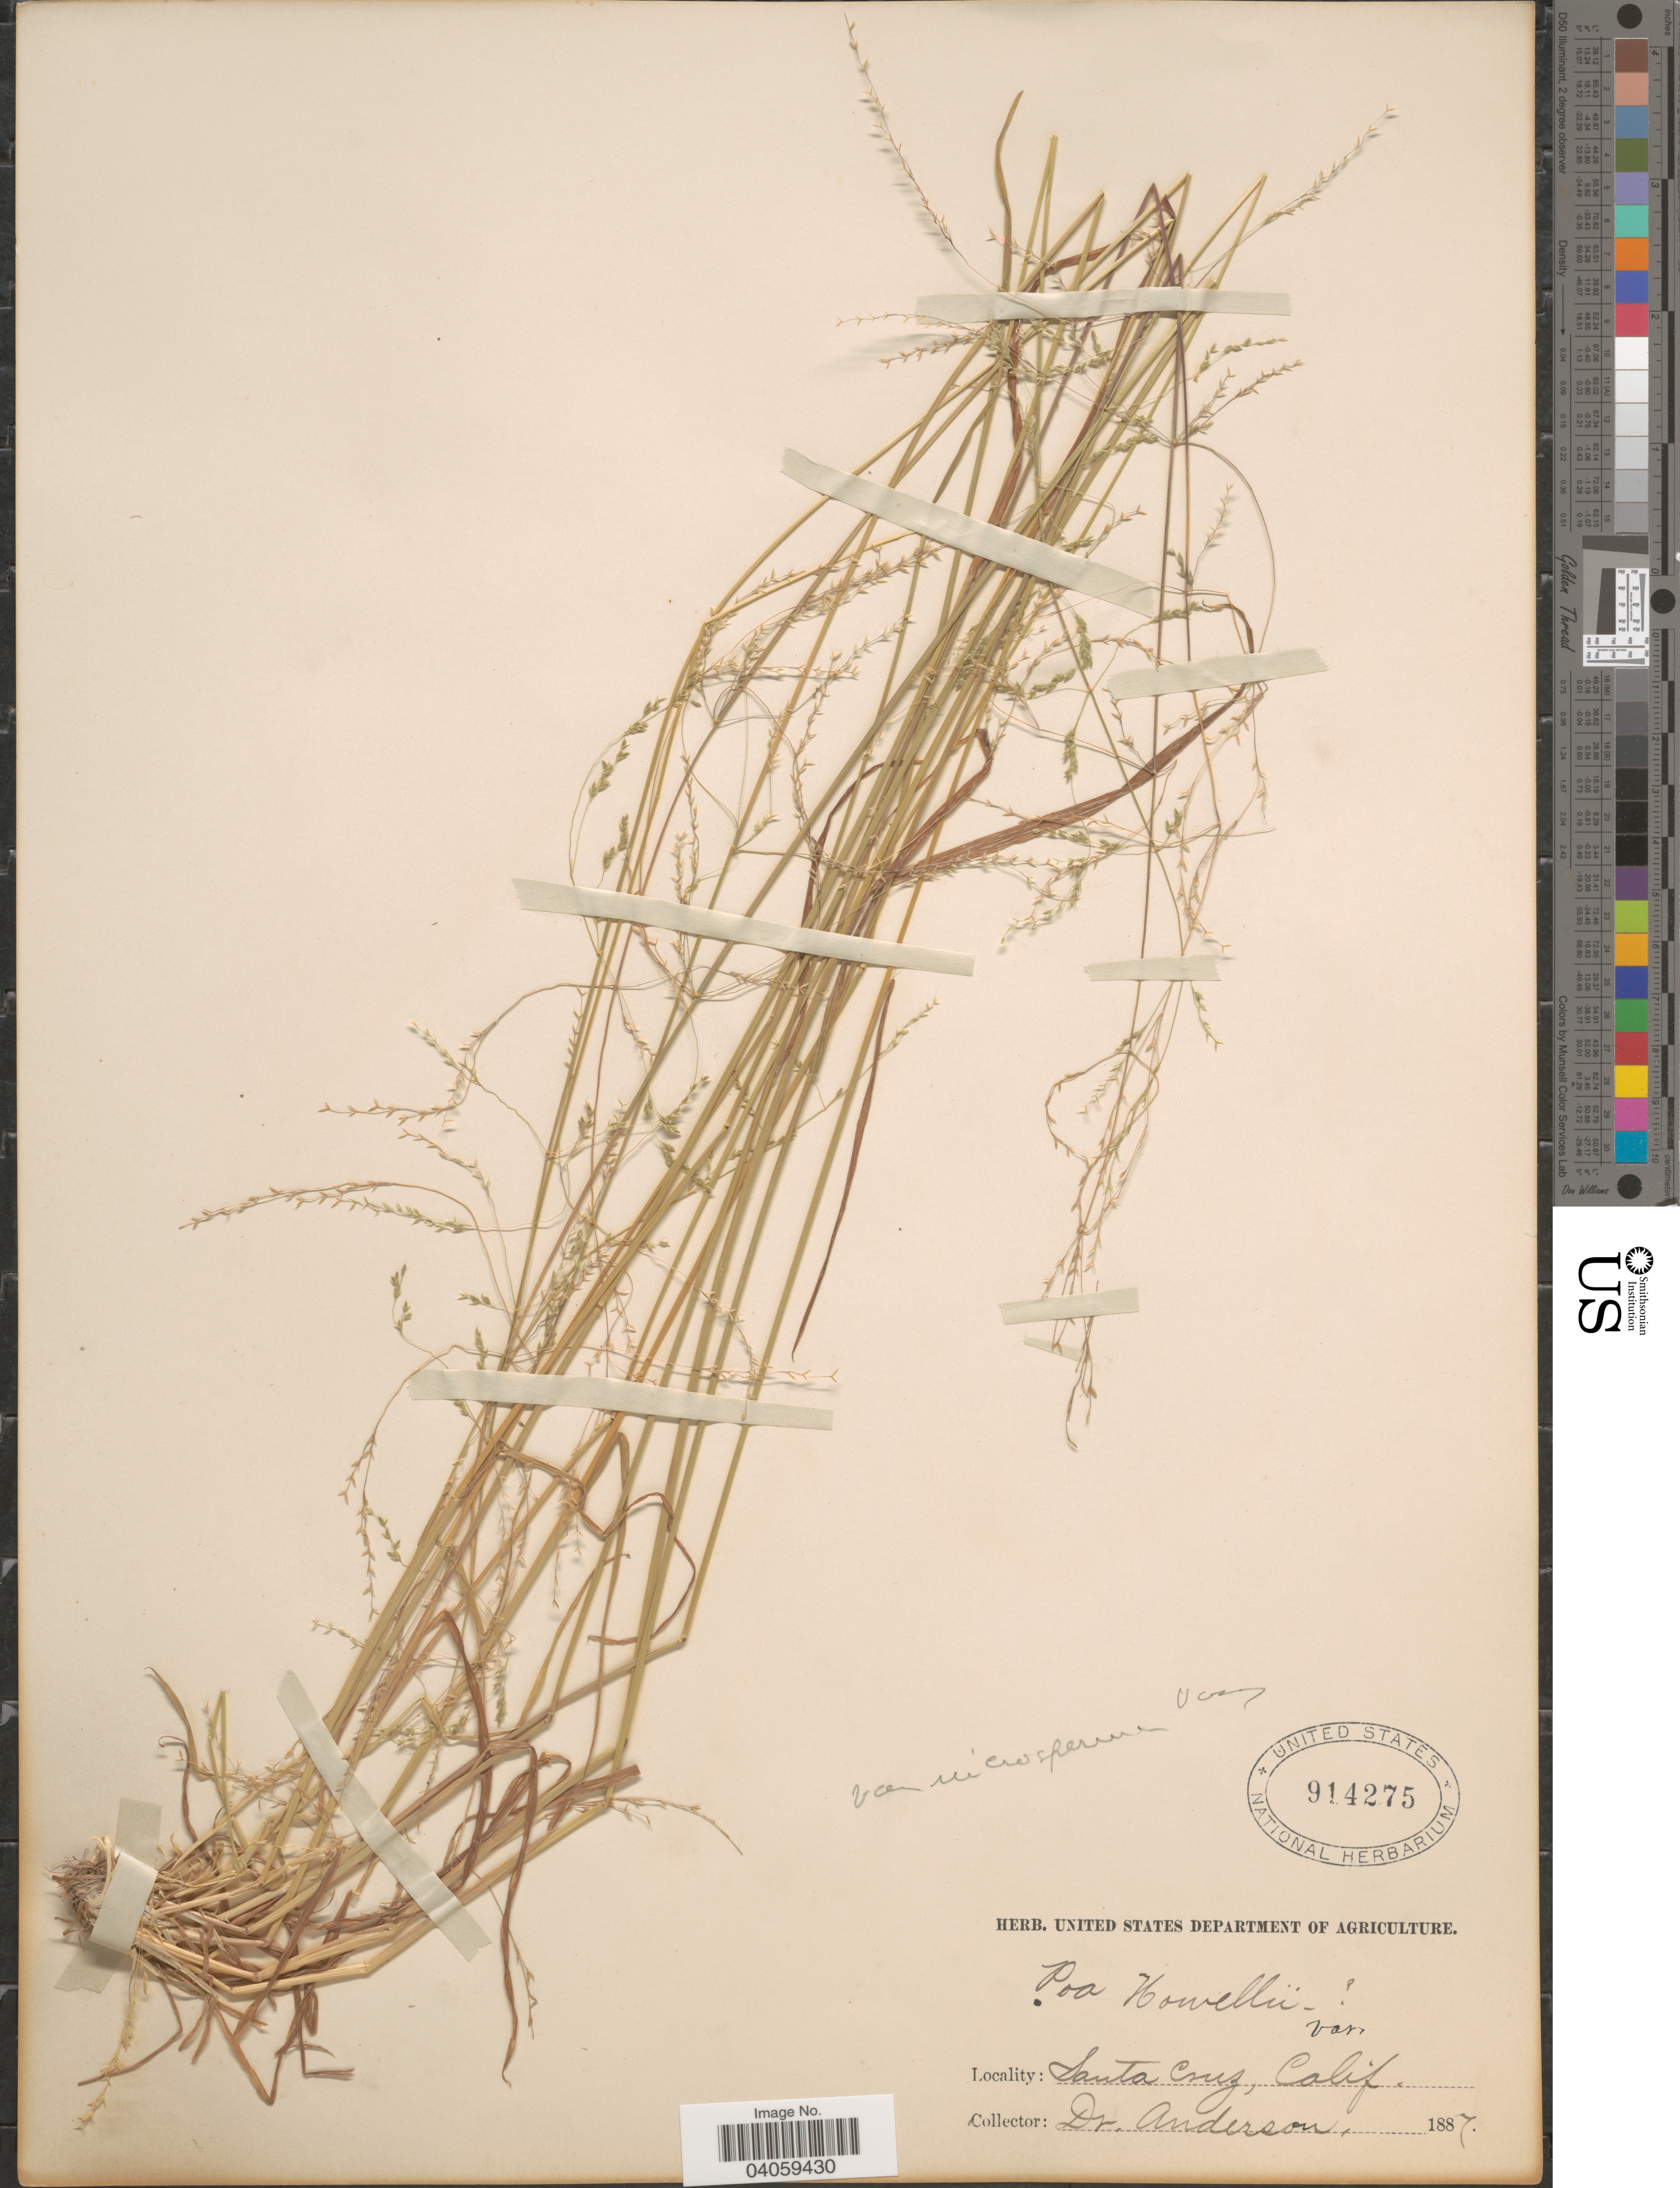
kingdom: Plantae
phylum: Tracheophyta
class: Liliopsida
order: Poales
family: Poaceae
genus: Poa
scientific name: Poa howellii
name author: Vasey & Scribn.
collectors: -. Anderson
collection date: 1887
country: United States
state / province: California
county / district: Santa Cruz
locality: Santa Cruz.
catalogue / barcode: US 914275